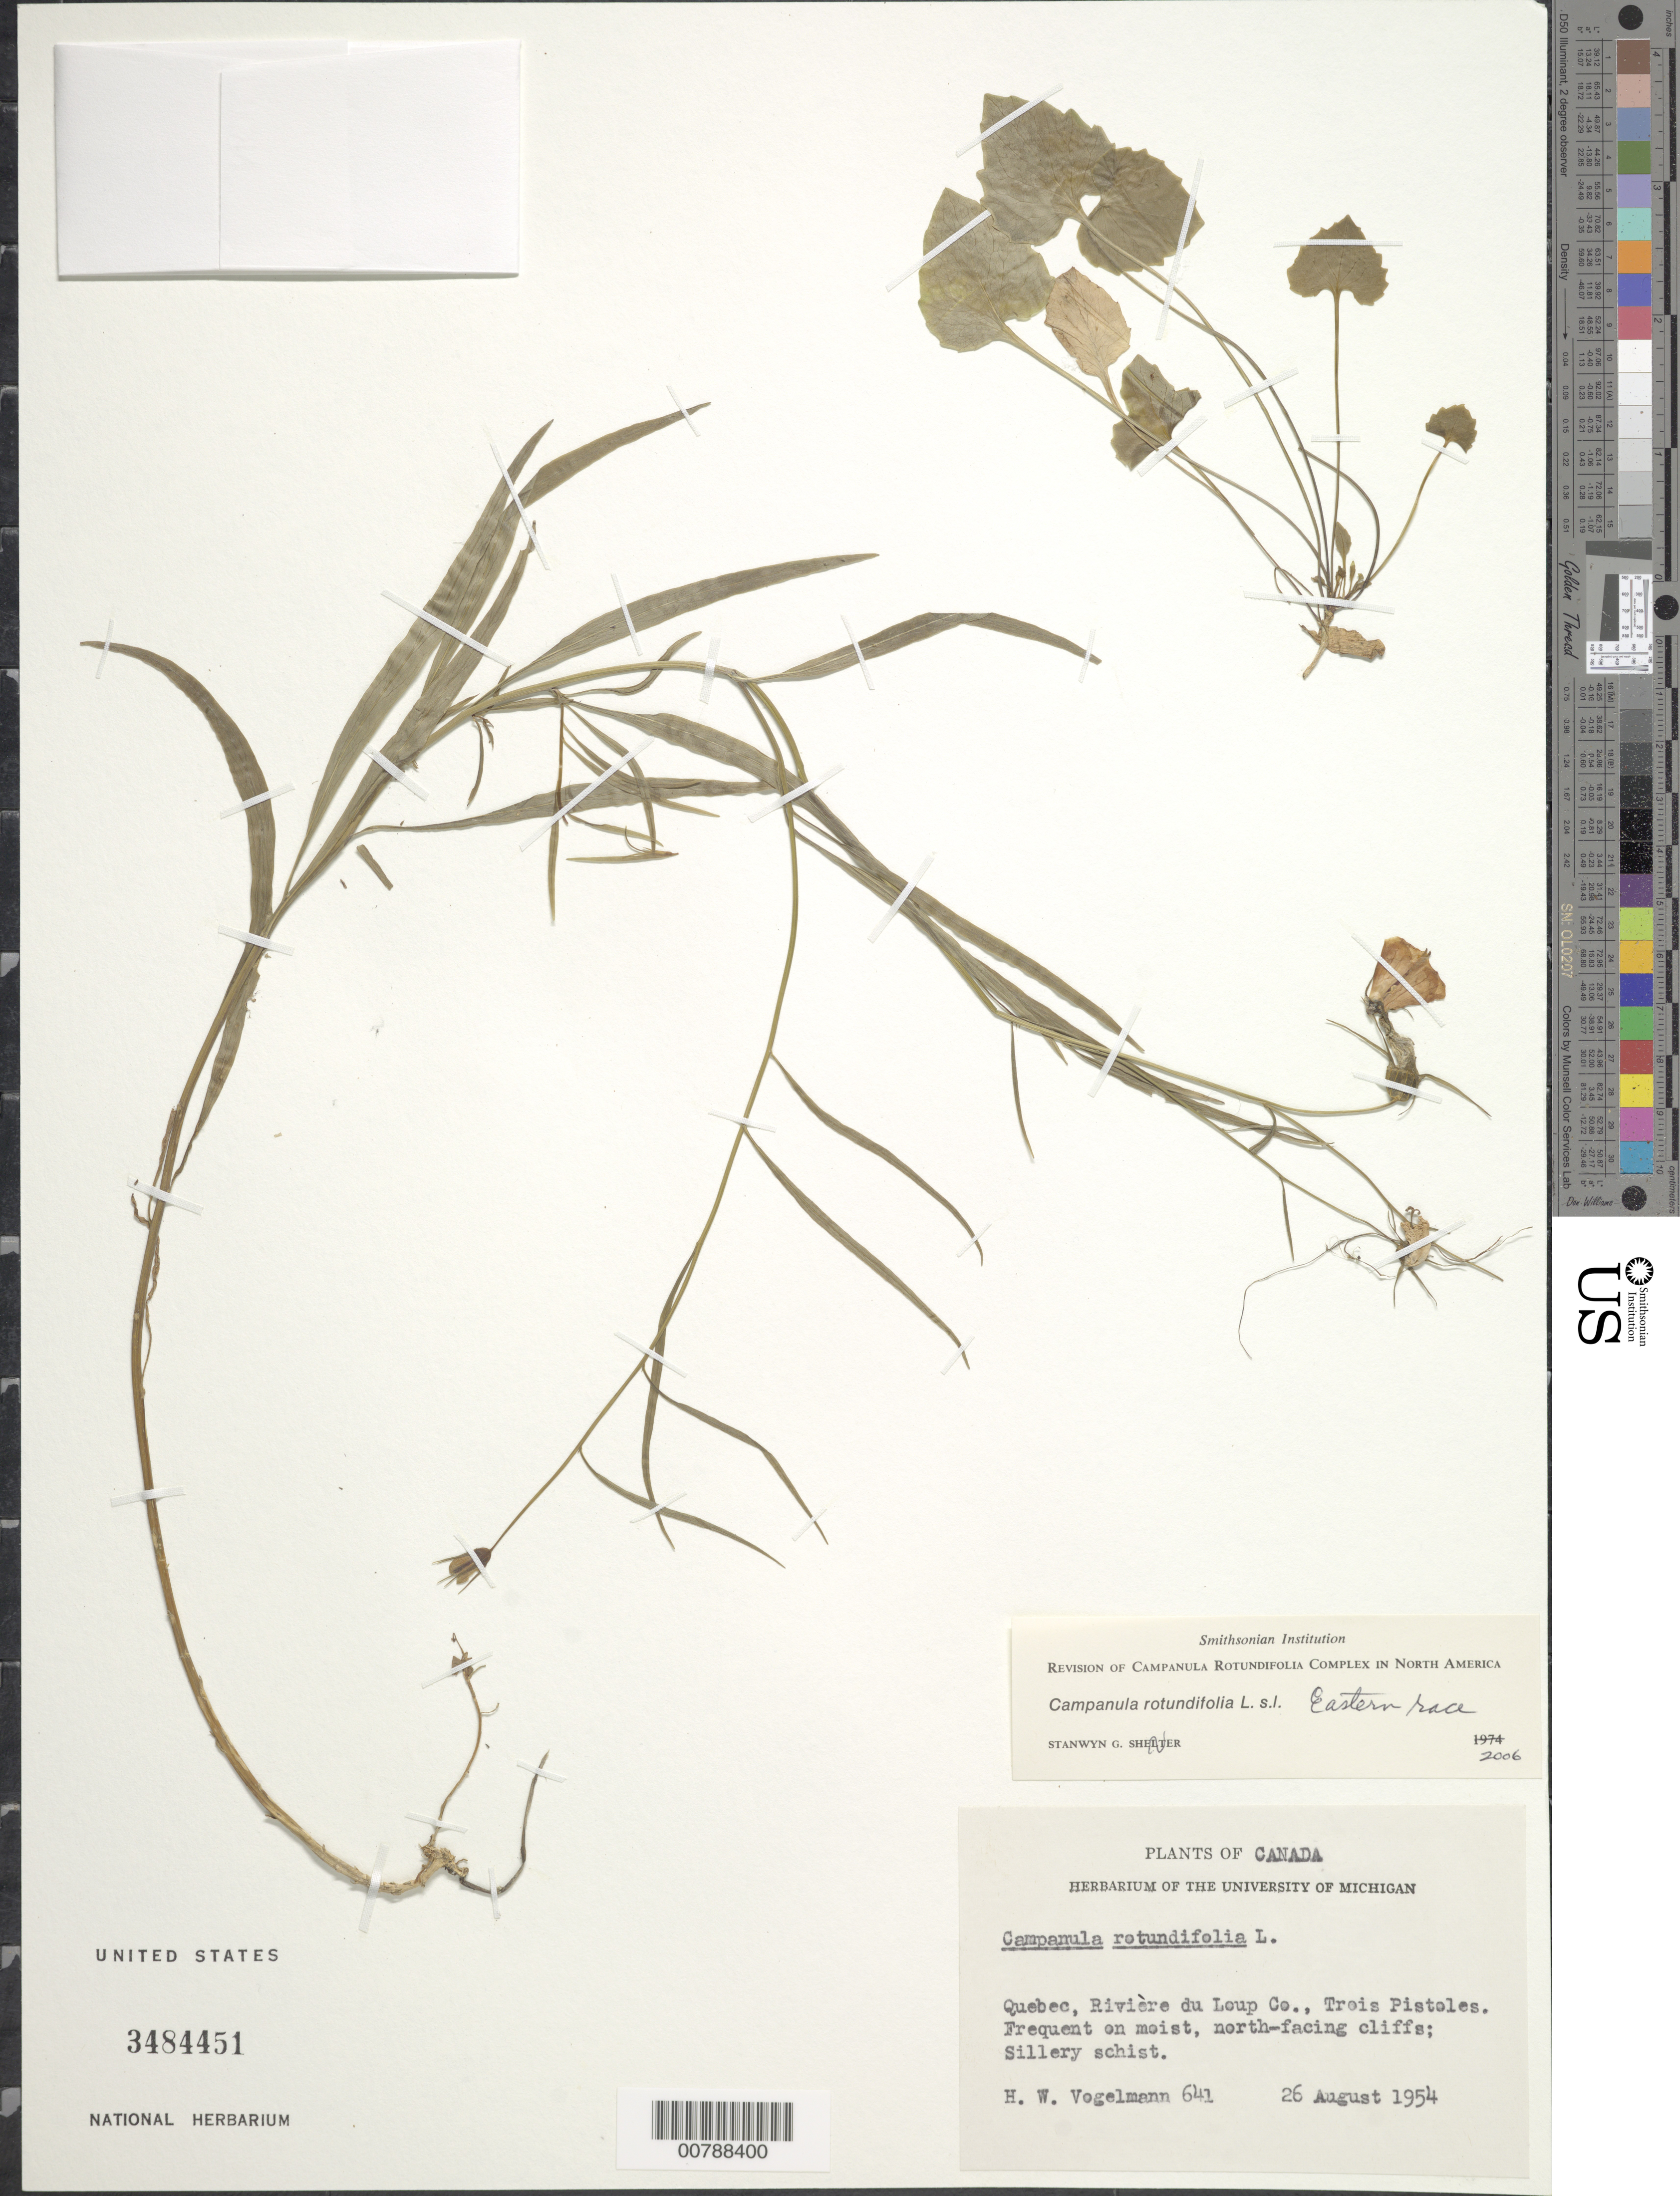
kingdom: Plantae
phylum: Tracheophyta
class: Magnoliopsida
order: Asterales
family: Campanulaceae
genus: Campanula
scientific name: Campanula rotundifolia L. Eastern race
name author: L.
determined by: Shetler, Stanwyn G., (US), NMNH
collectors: H. Vogelmann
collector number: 641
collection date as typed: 26 August 1954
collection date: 1954-08-26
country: Canada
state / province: Quebec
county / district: Riviere du Loup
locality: Trois Pistoles.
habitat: Frequent on moist, north-facing cliffs; sillery schist.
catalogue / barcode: US 3484451